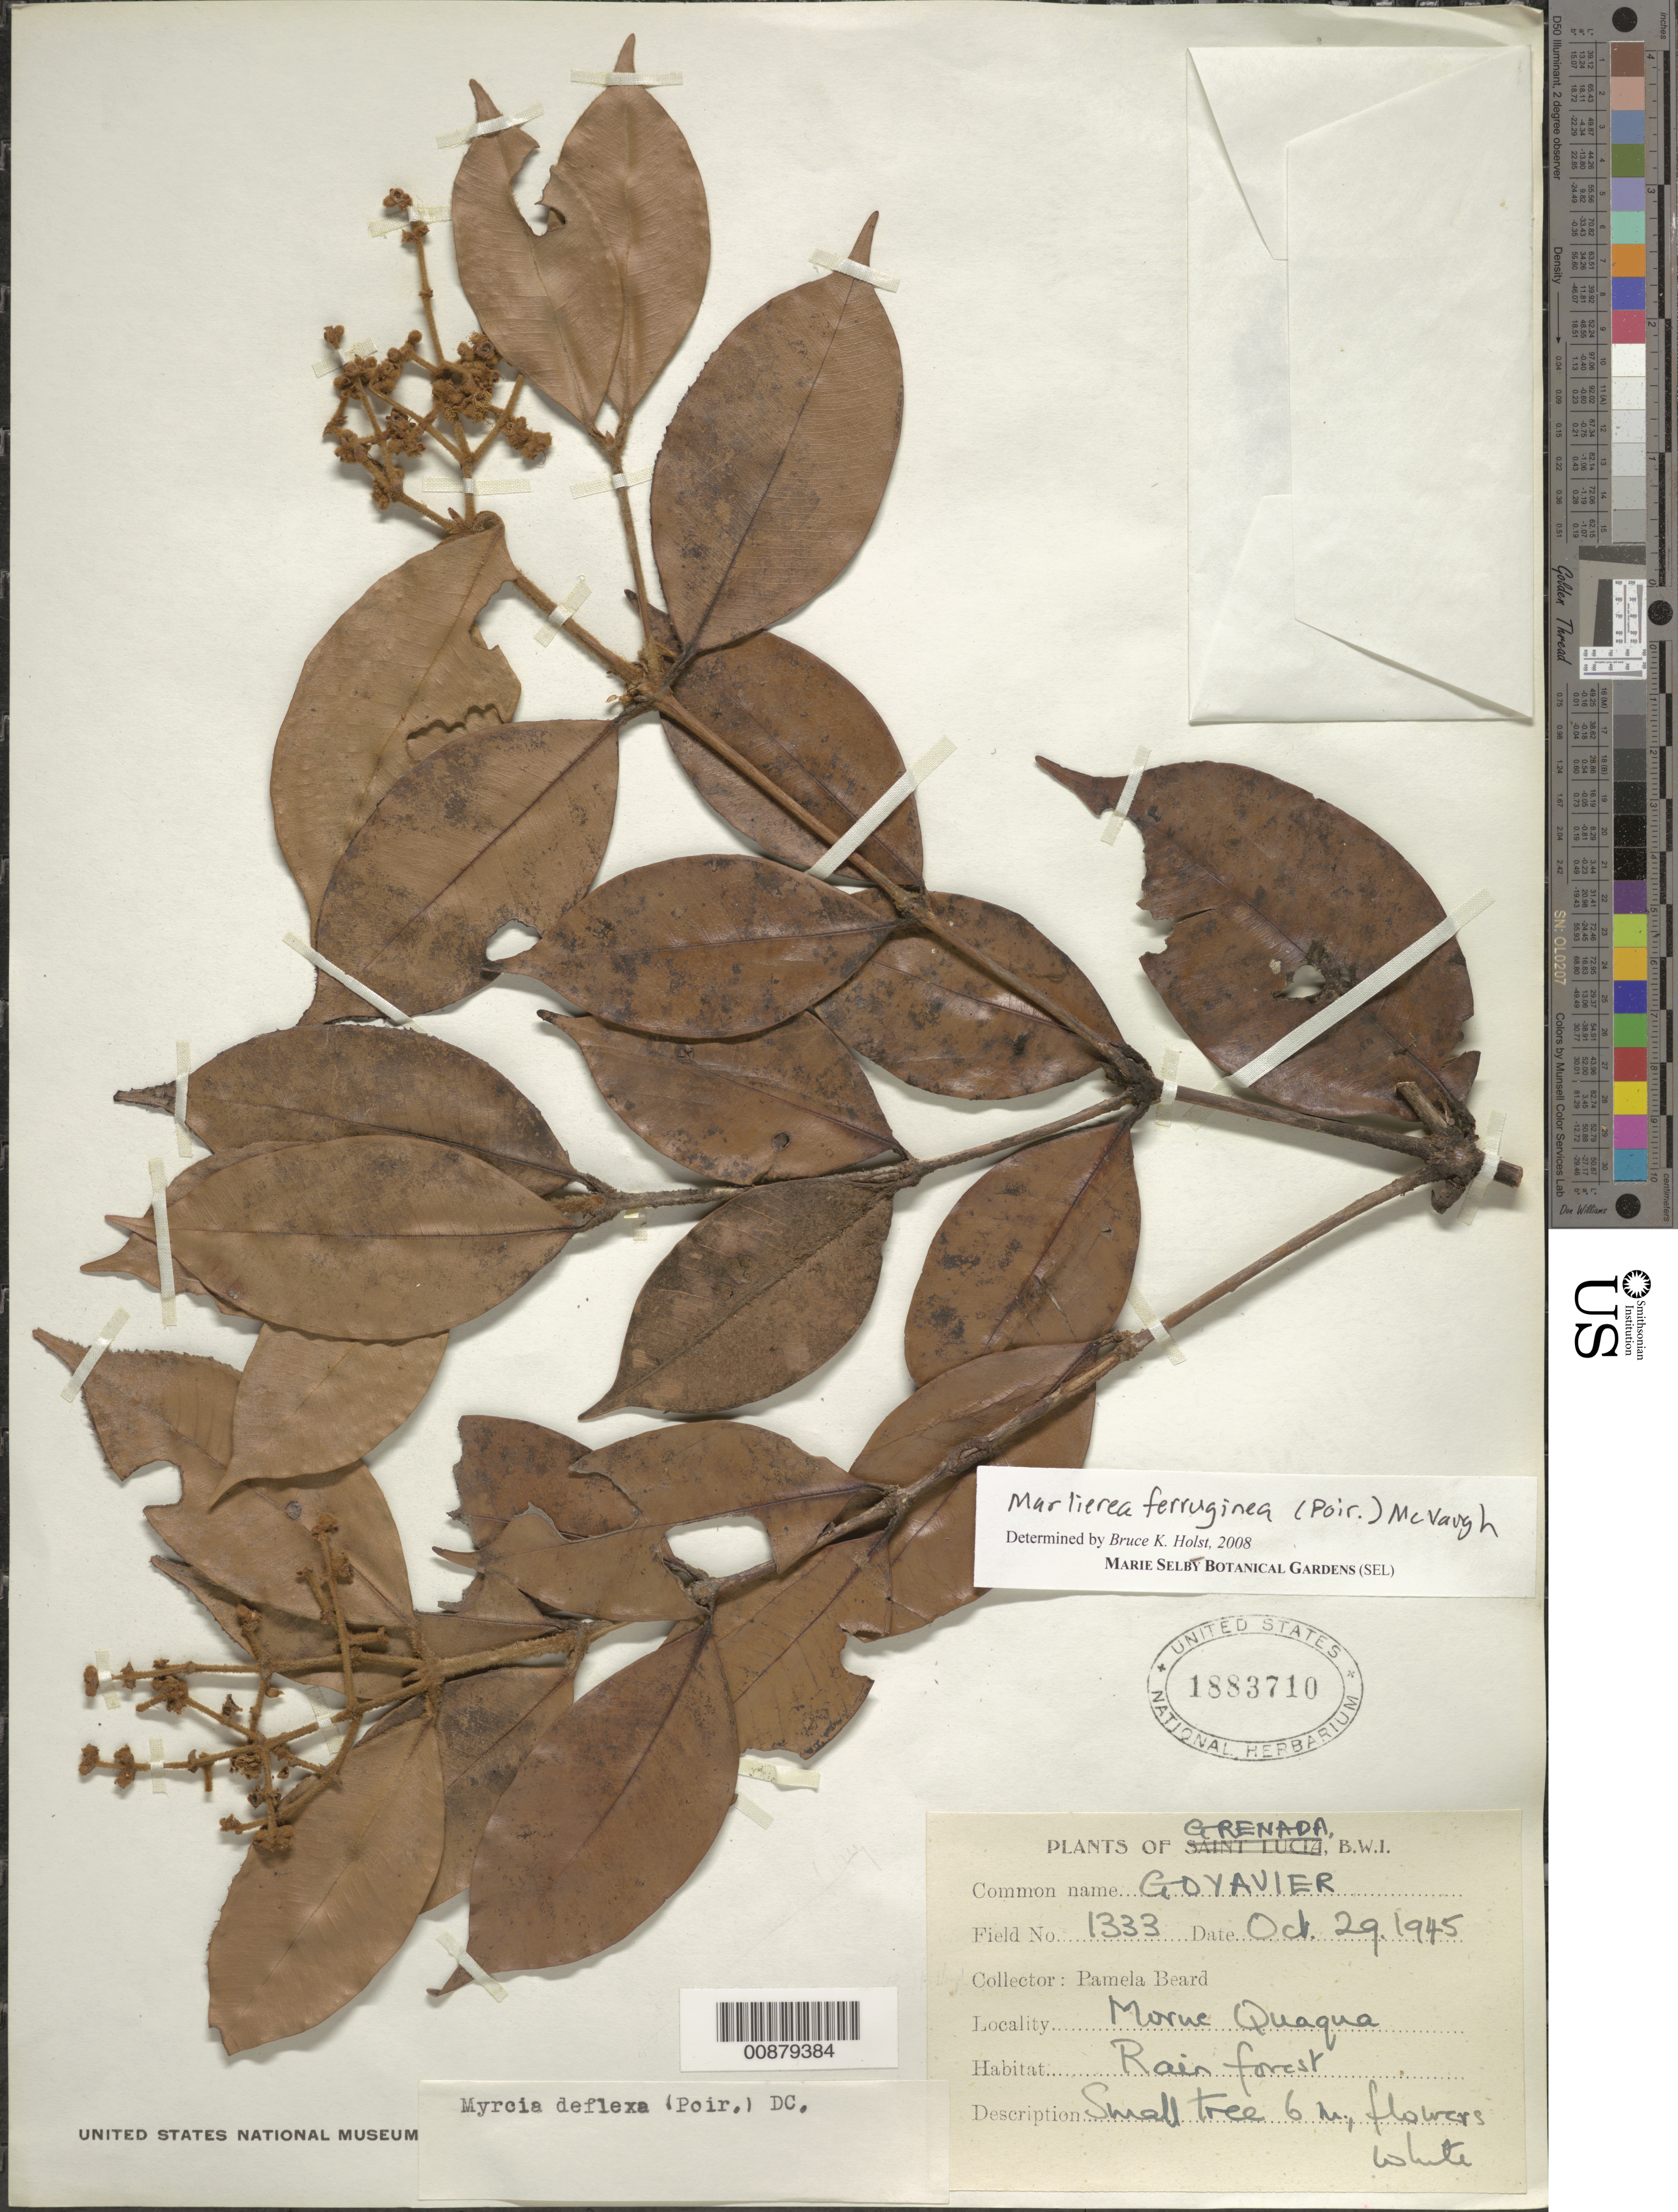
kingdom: Plantae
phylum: Tracheophyta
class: Magnoliopsida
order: Myrtales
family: Myrtaceae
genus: Myrcia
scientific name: Myrcia ferruginea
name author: (Poir.) DC.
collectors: P. Beard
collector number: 1333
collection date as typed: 29 Oct 1945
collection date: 1945-10-29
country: Grenada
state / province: Saint Andrew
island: Grenada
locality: Morne Quaque.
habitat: Rain forest.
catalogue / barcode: US 1883710